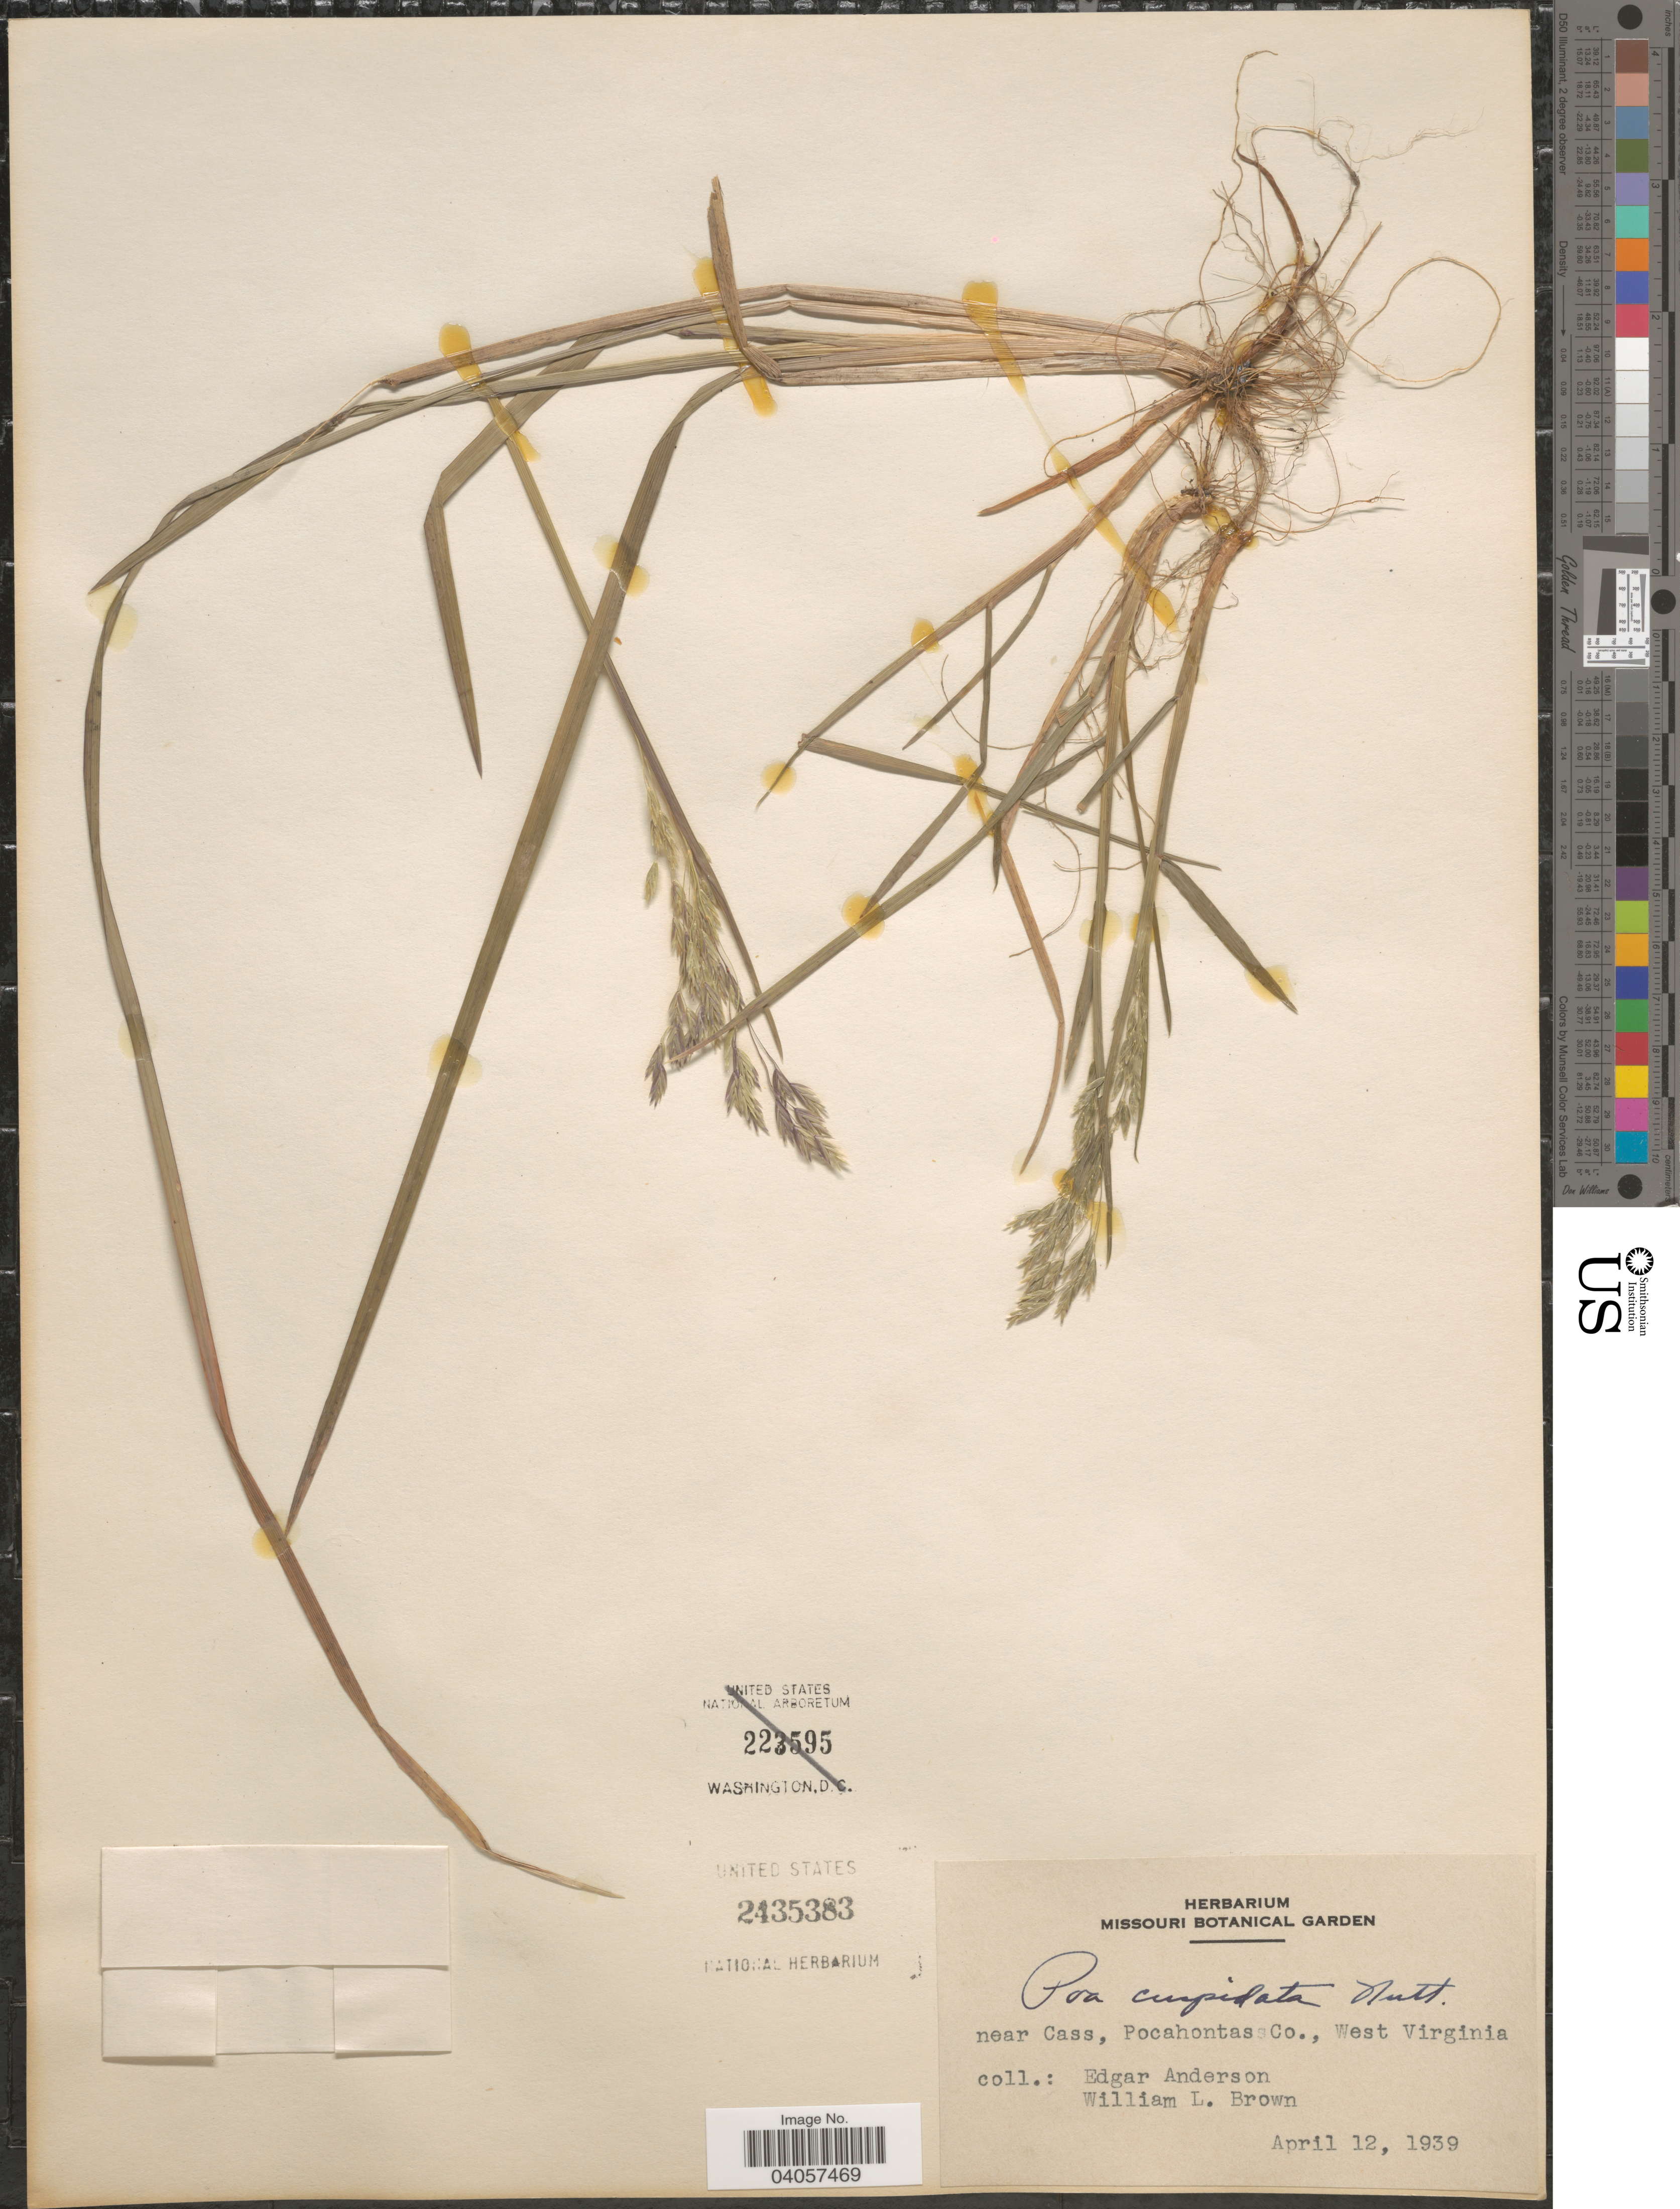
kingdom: Plantae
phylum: Tracheophyta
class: Liliopsida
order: Poales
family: Poaceae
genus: Poa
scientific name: Poa cuspidata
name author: Nutt.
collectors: E. S. Anderson & W. L. Brown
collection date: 1939-04-12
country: United States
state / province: West Virginia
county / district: Pocahontas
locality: Near Cass, Pocahontas Co.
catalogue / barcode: US 2435383